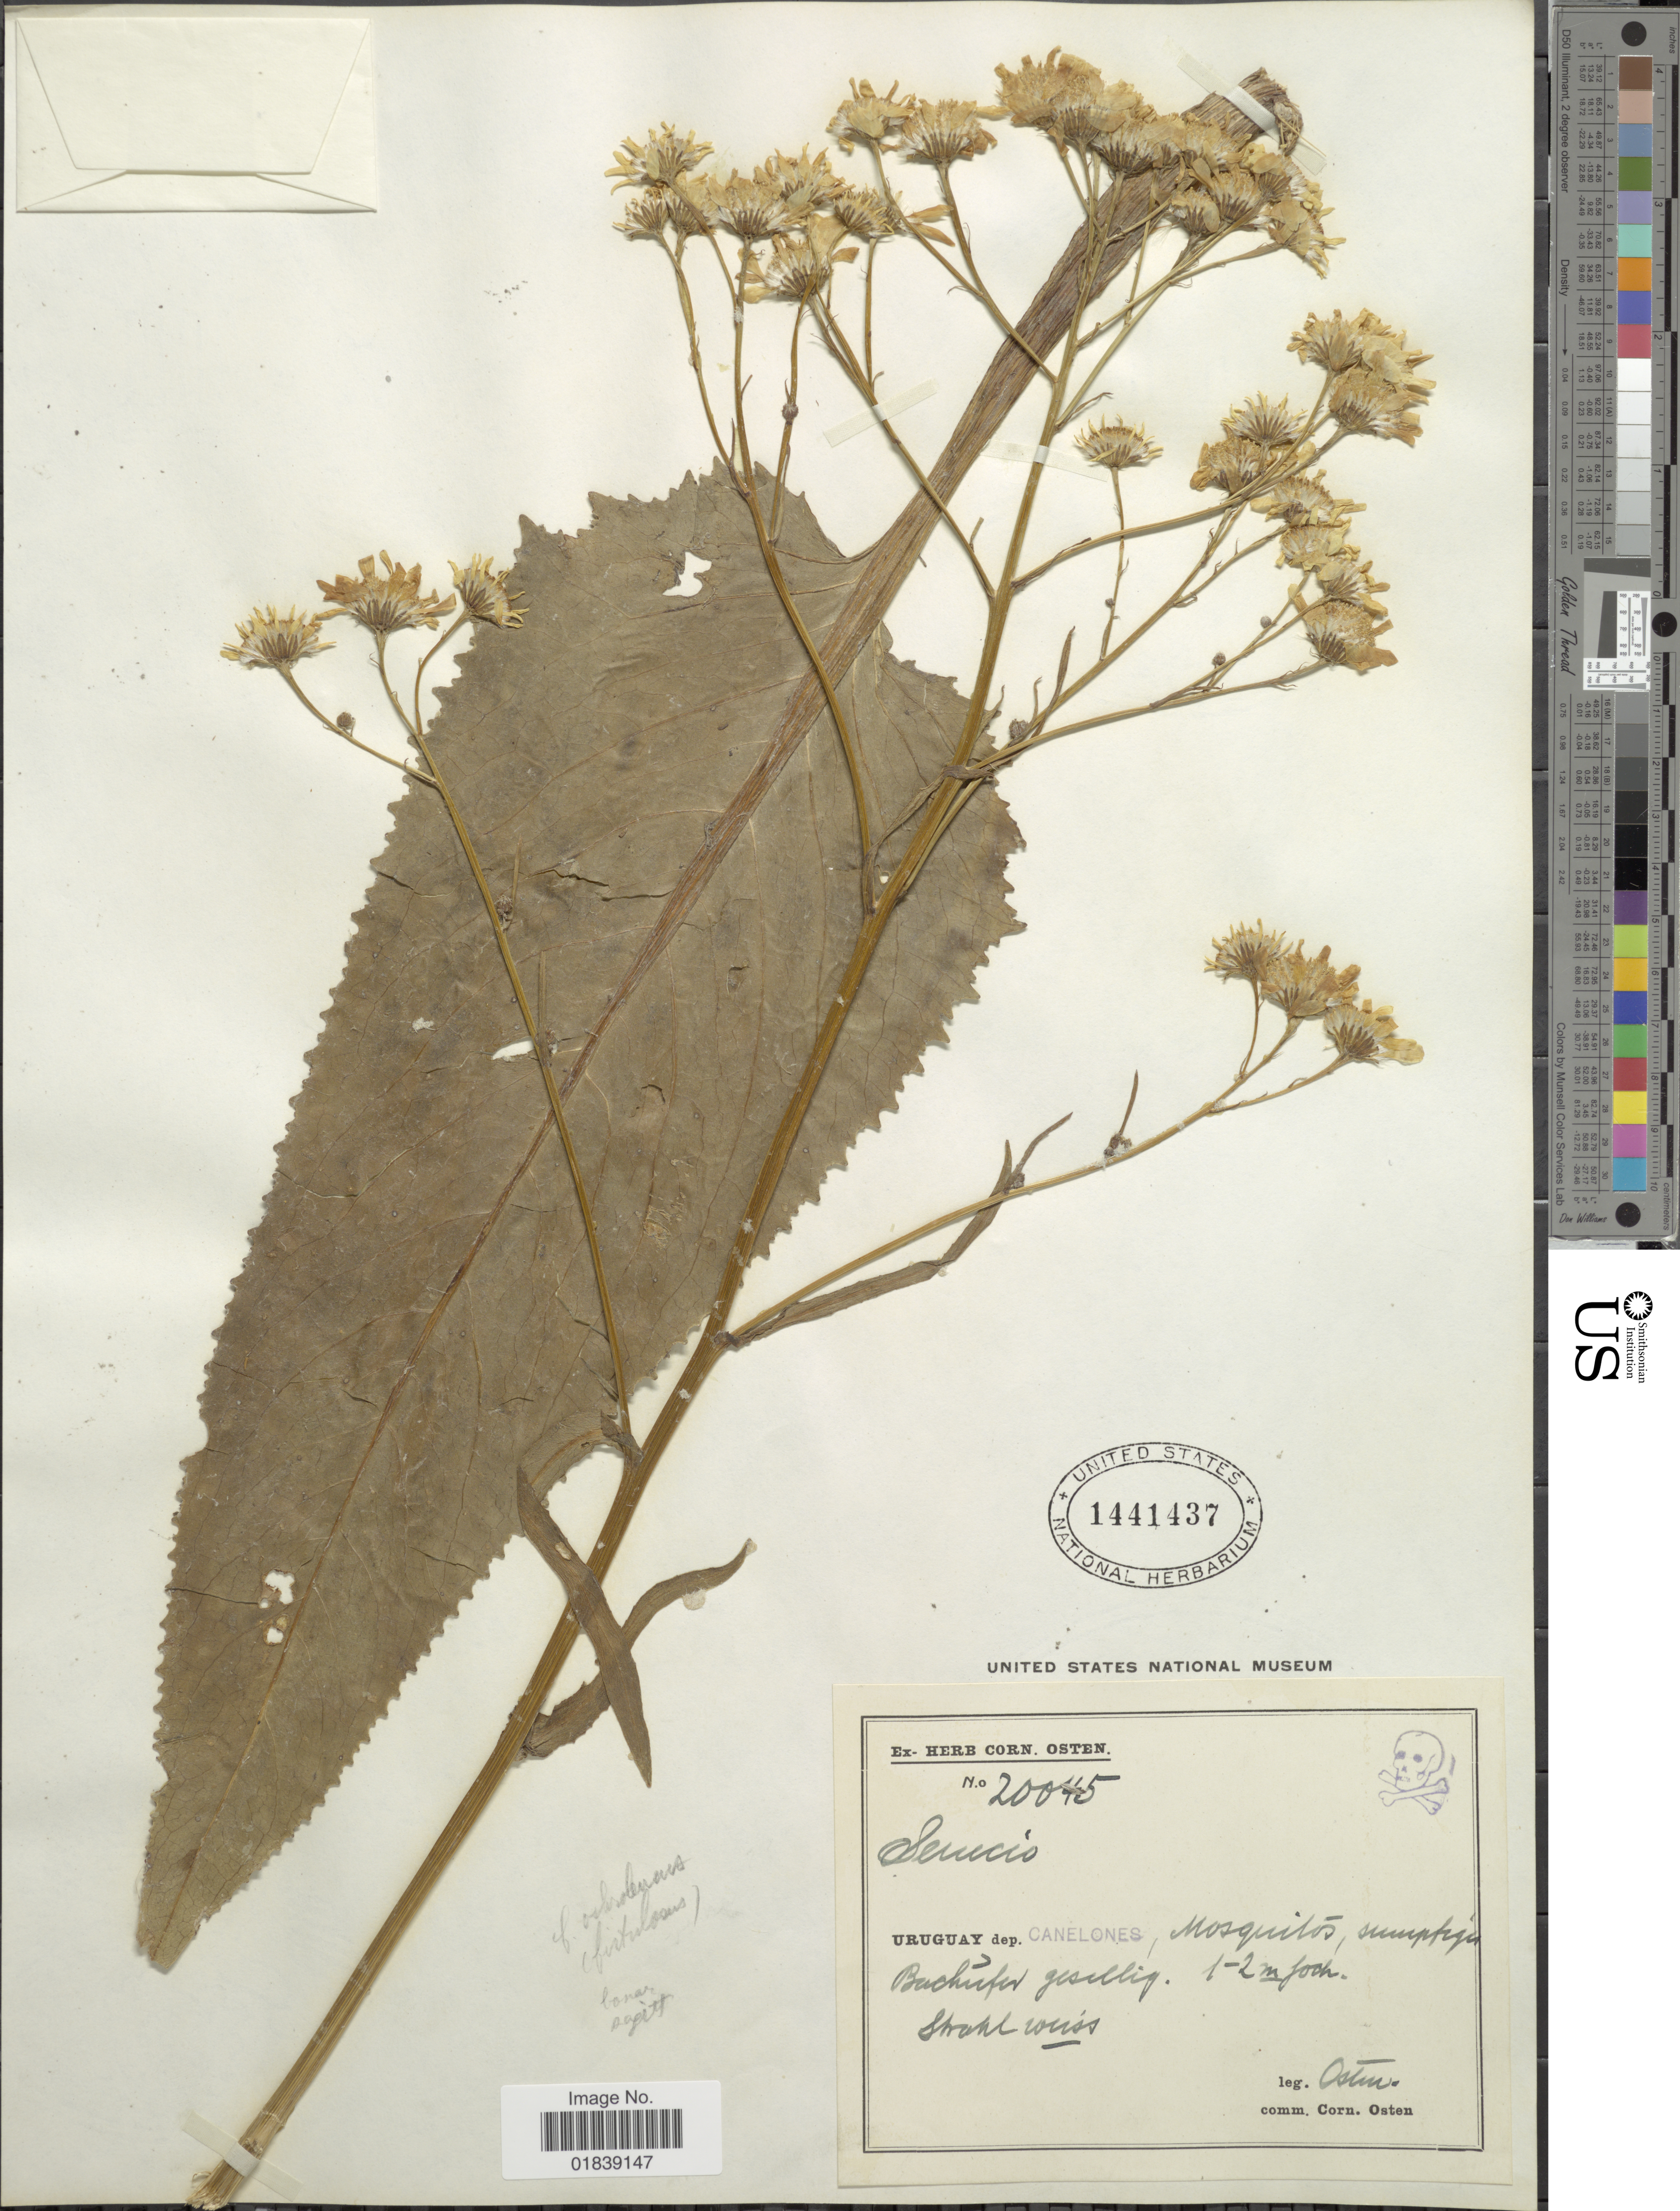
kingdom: Plantae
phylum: Tracheophyta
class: Magnoliopsida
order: Asterales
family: Asteraceae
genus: Senecio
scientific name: Senecio bonariensis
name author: Hook. & Arn.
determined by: Salomon, Luciana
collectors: C. Osten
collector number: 20045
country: Uruguay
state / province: Canelones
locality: Mosquitos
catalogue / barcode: US 1441437